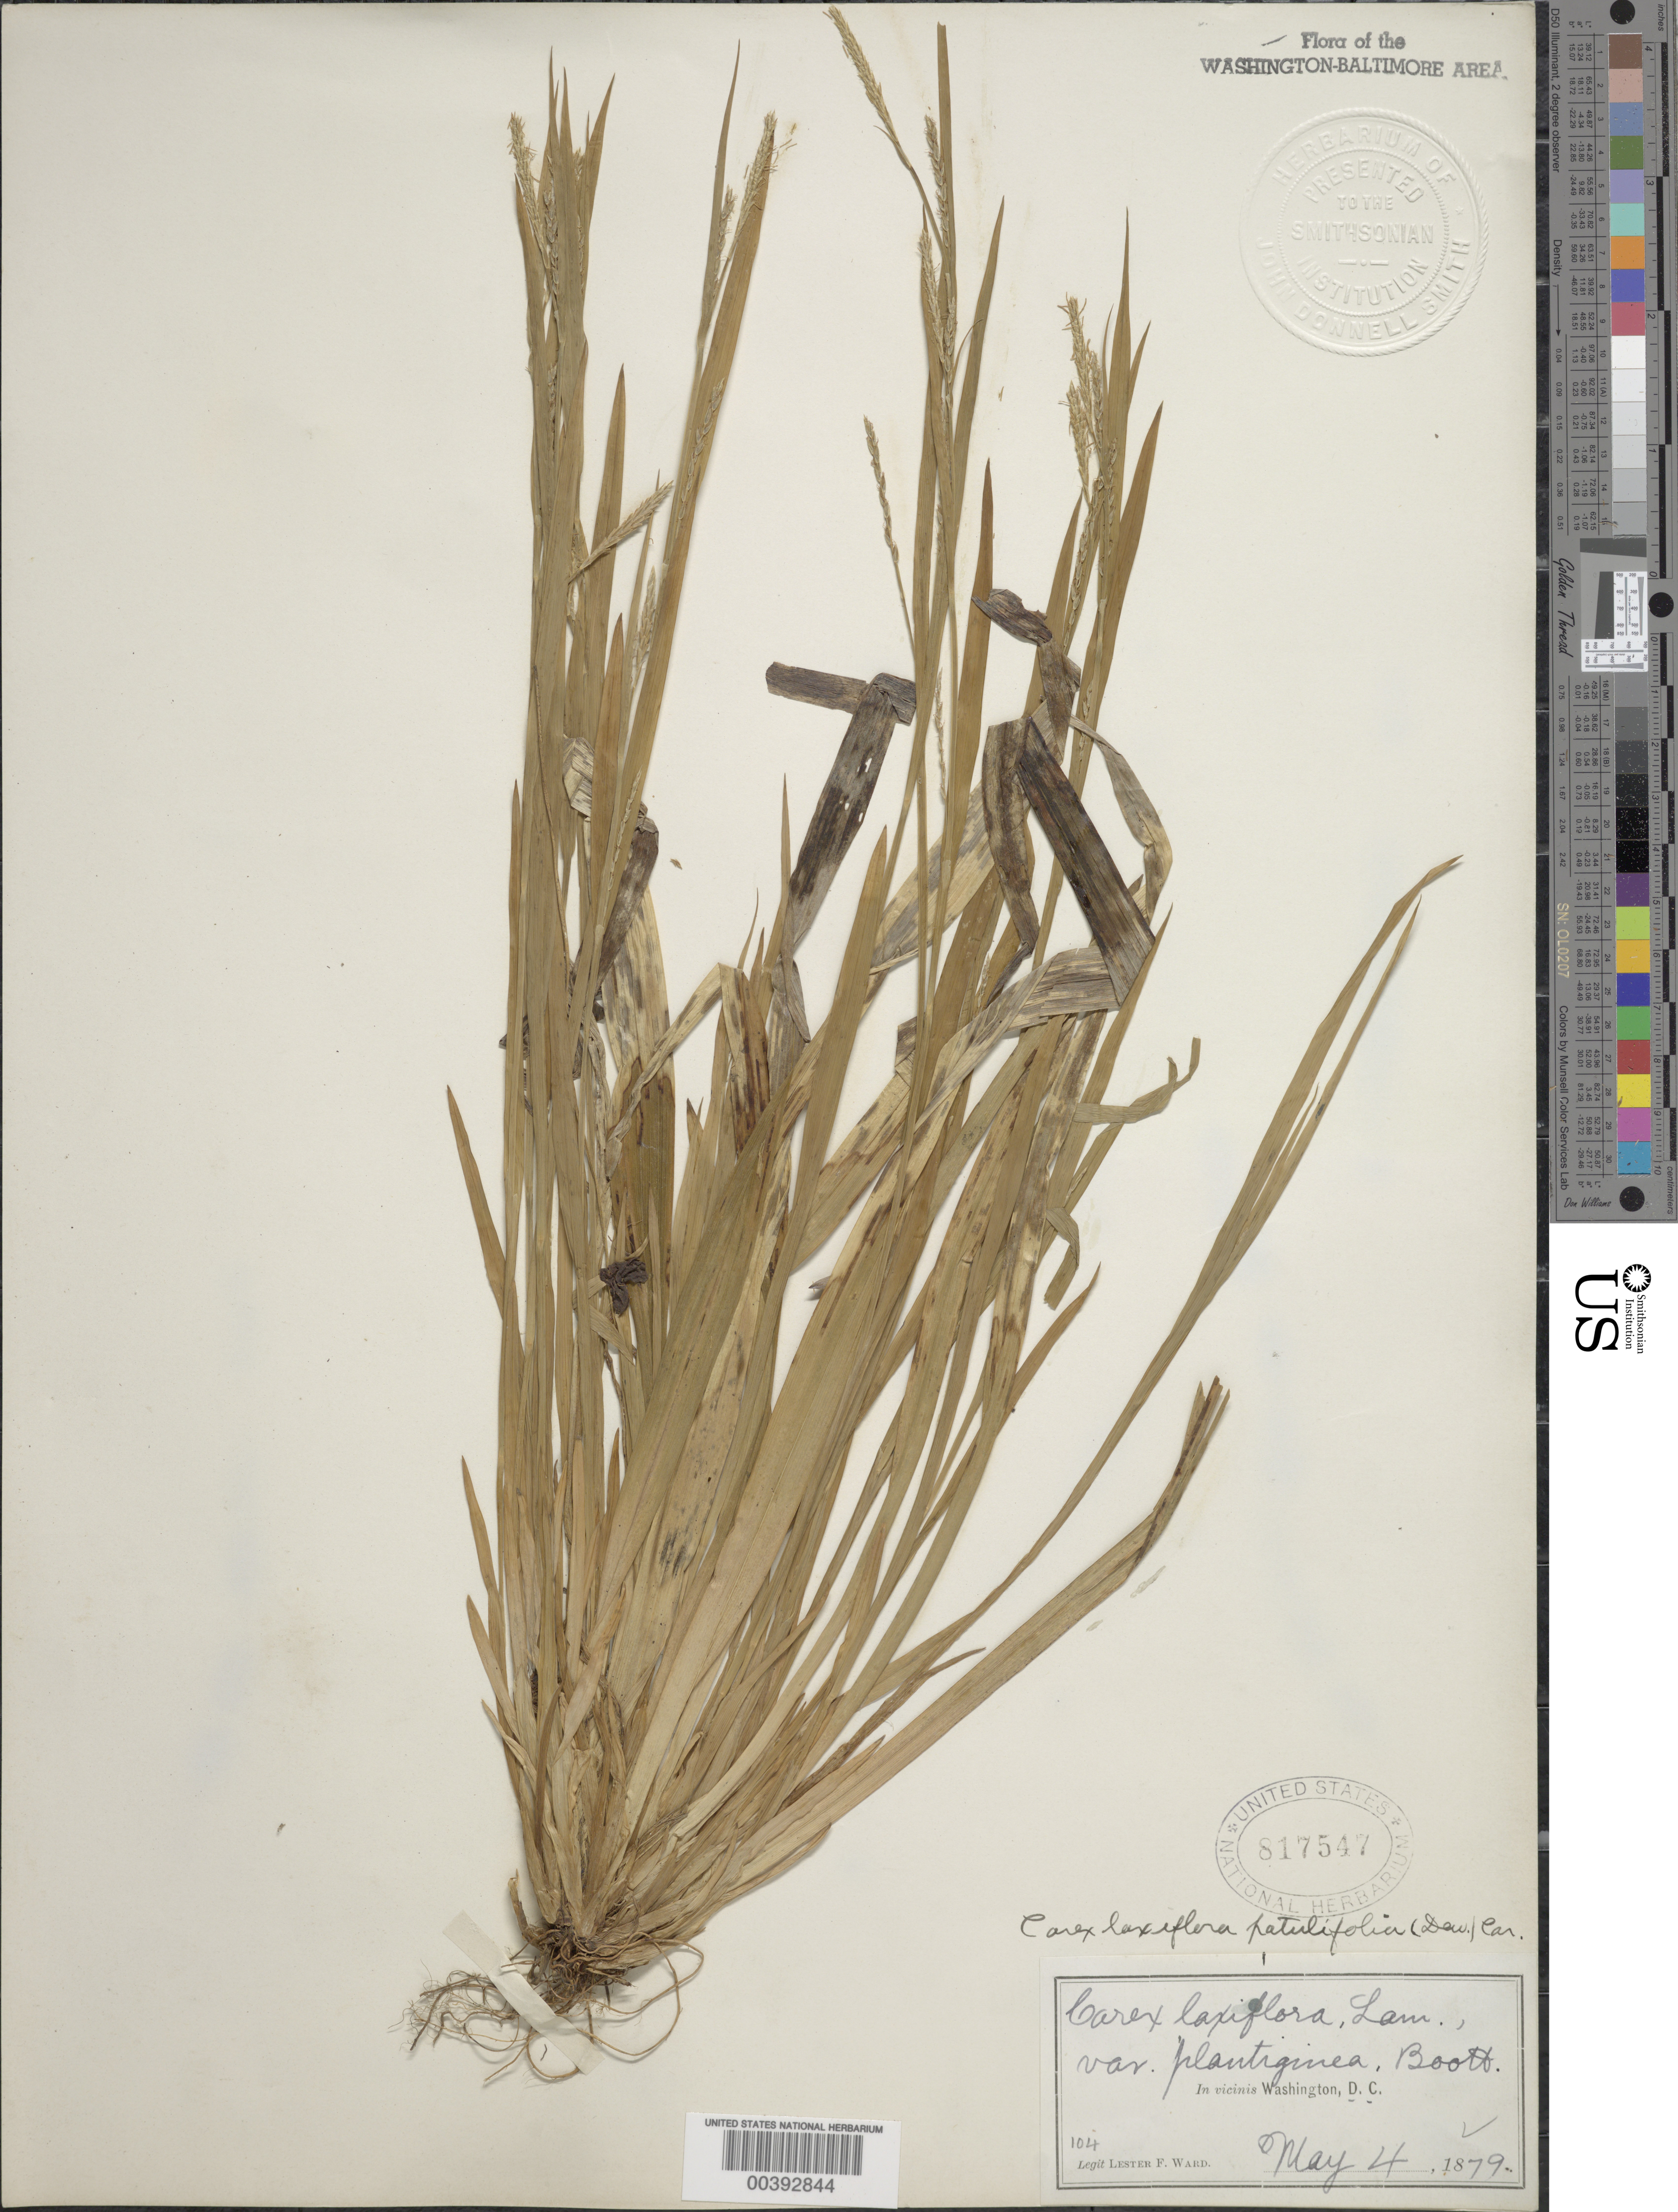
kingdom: Plantae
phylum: Tracheophyta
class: Liliopsida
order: Poales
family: Cyperaceae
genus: Carex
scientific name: Carex laxiflora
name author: Lam.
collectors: L. F. Ward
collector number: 104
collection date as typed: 04 May 1879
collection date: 1879-05-04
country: United States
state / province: District of Columbia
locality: DC vicinity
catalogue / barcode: US 817547